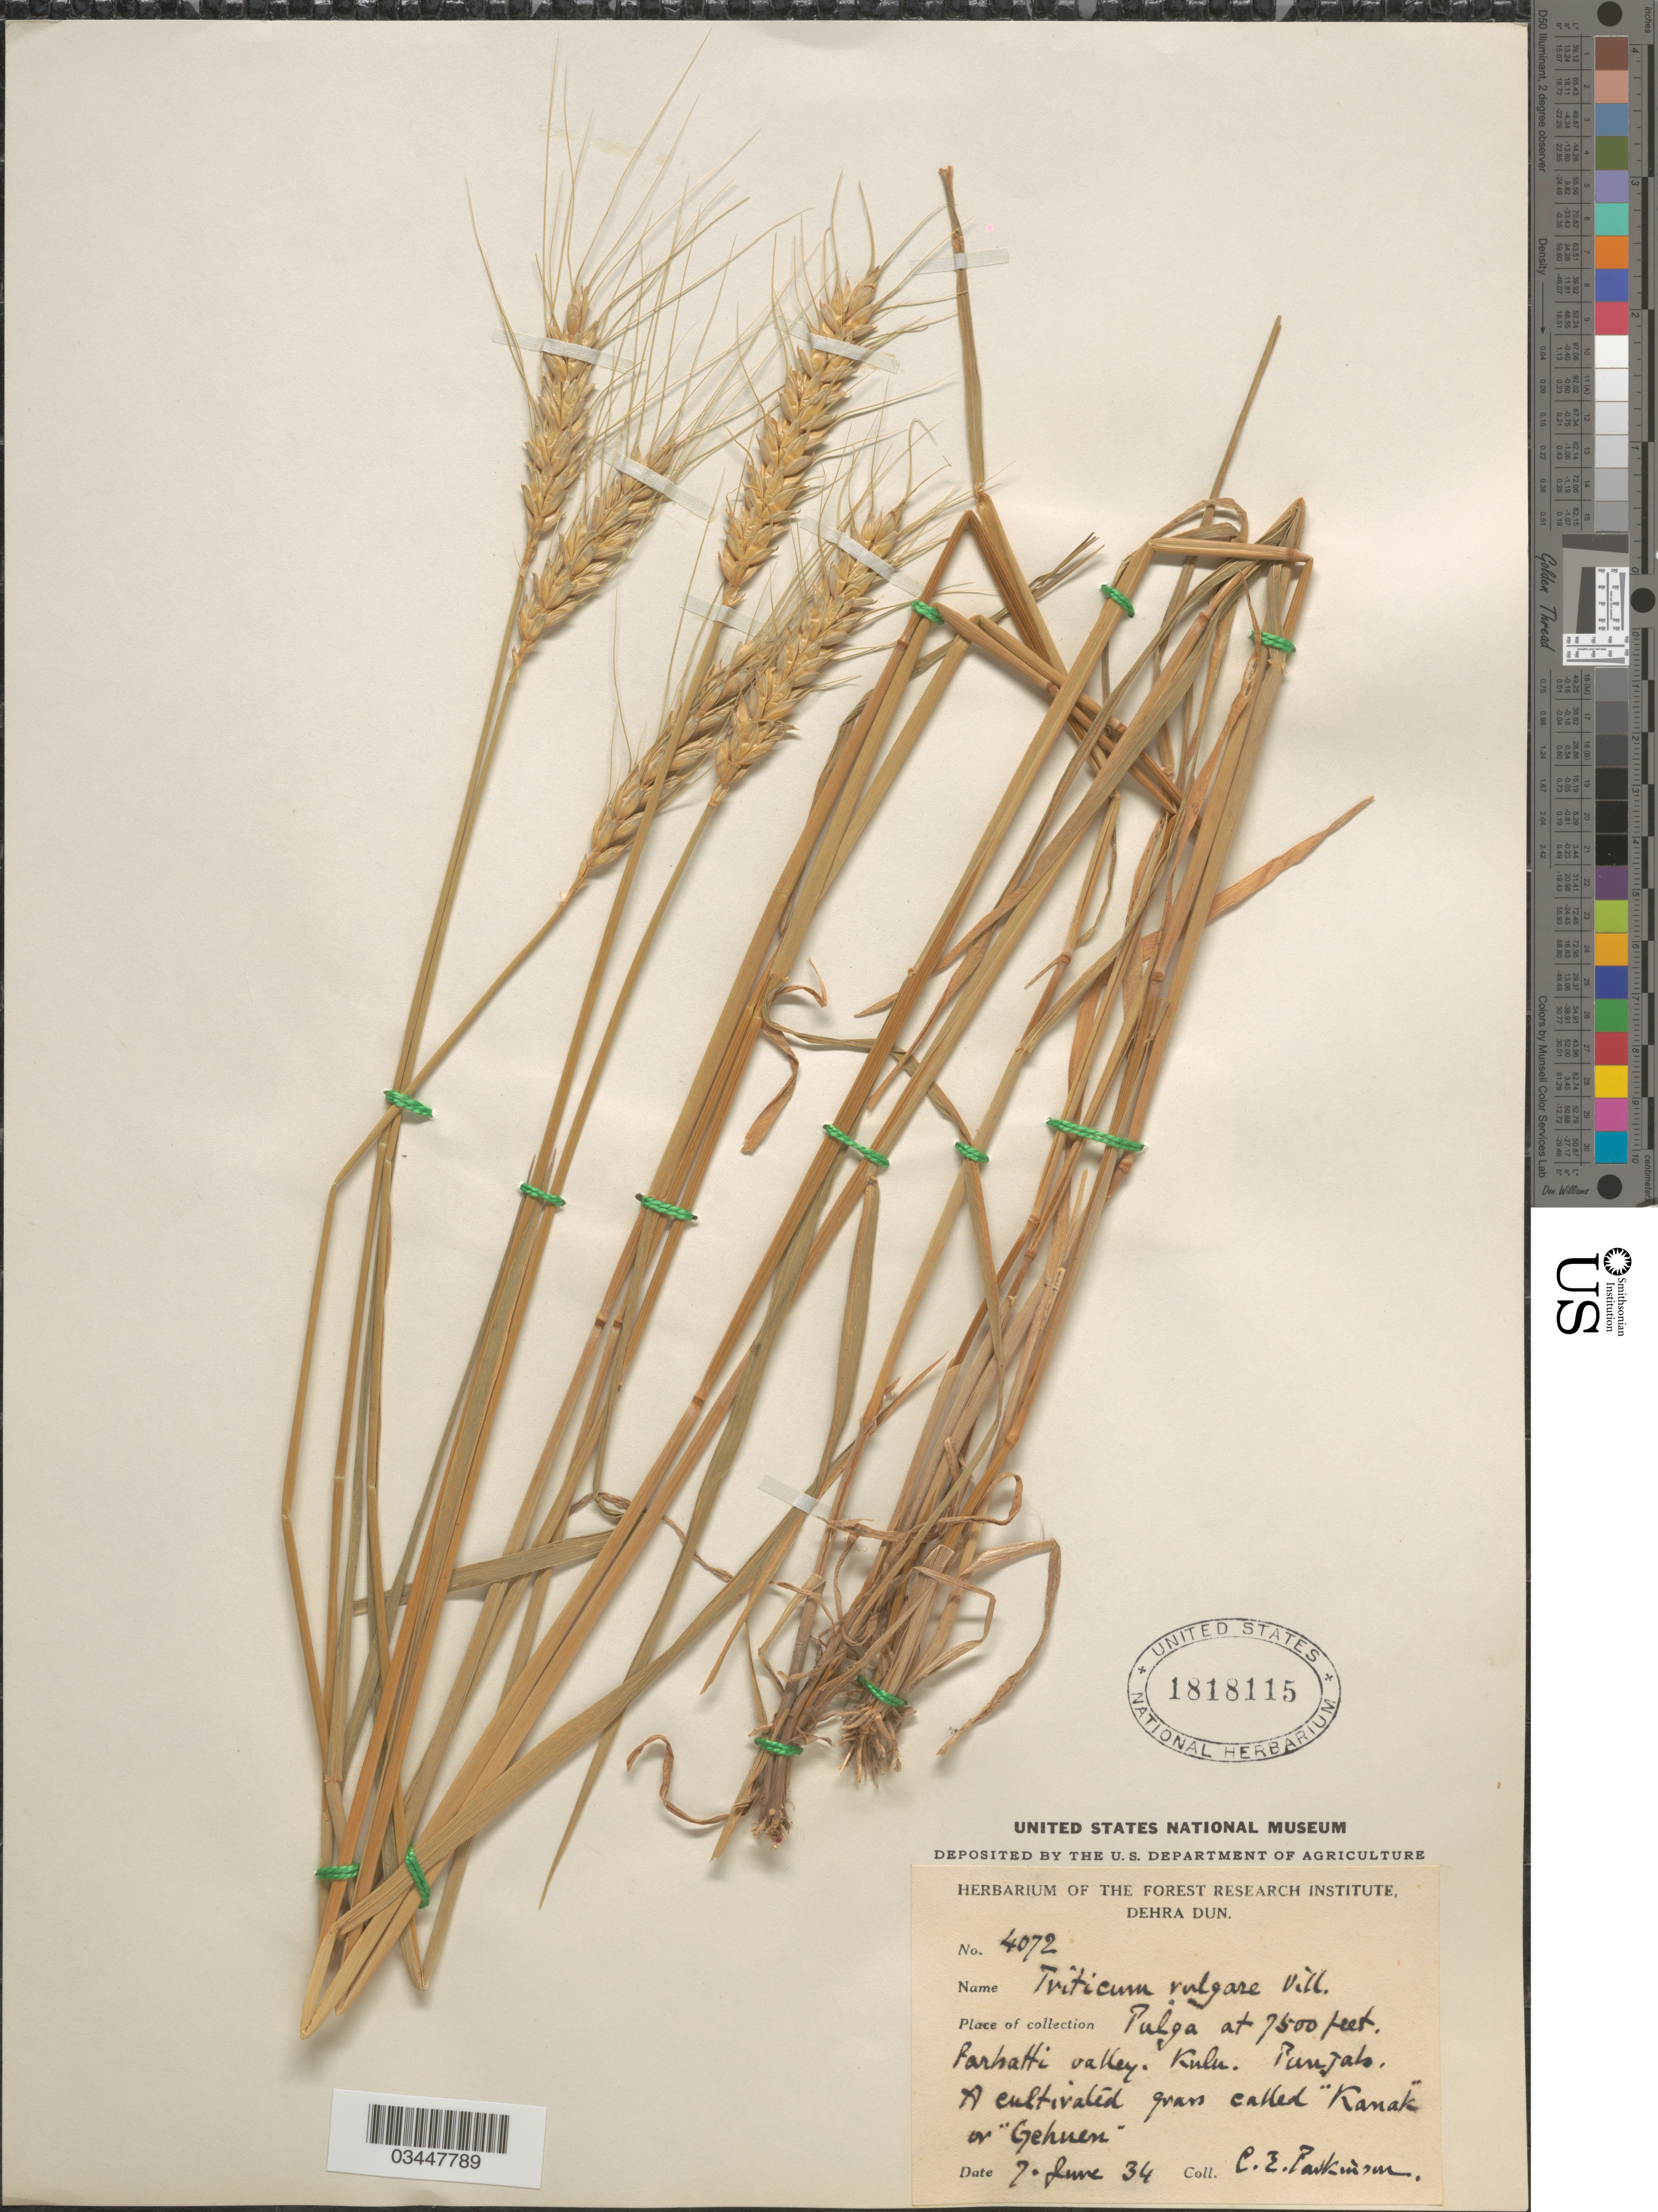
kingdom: Plantae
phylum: Tracheophyta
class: Liliopsida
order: Poales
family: Poaceae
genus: Triticum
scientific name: Triticum aestivum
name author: L.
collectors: C. E. Parkinson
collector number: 4072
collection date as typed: Transcribed d/m/y: 7/6/34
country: India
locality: Pulga. Parhatti valley. Kulu. A cultivated grass called "Kanak" or "Gehuen". Punjab.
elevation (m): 2286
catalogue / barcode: US 1818115